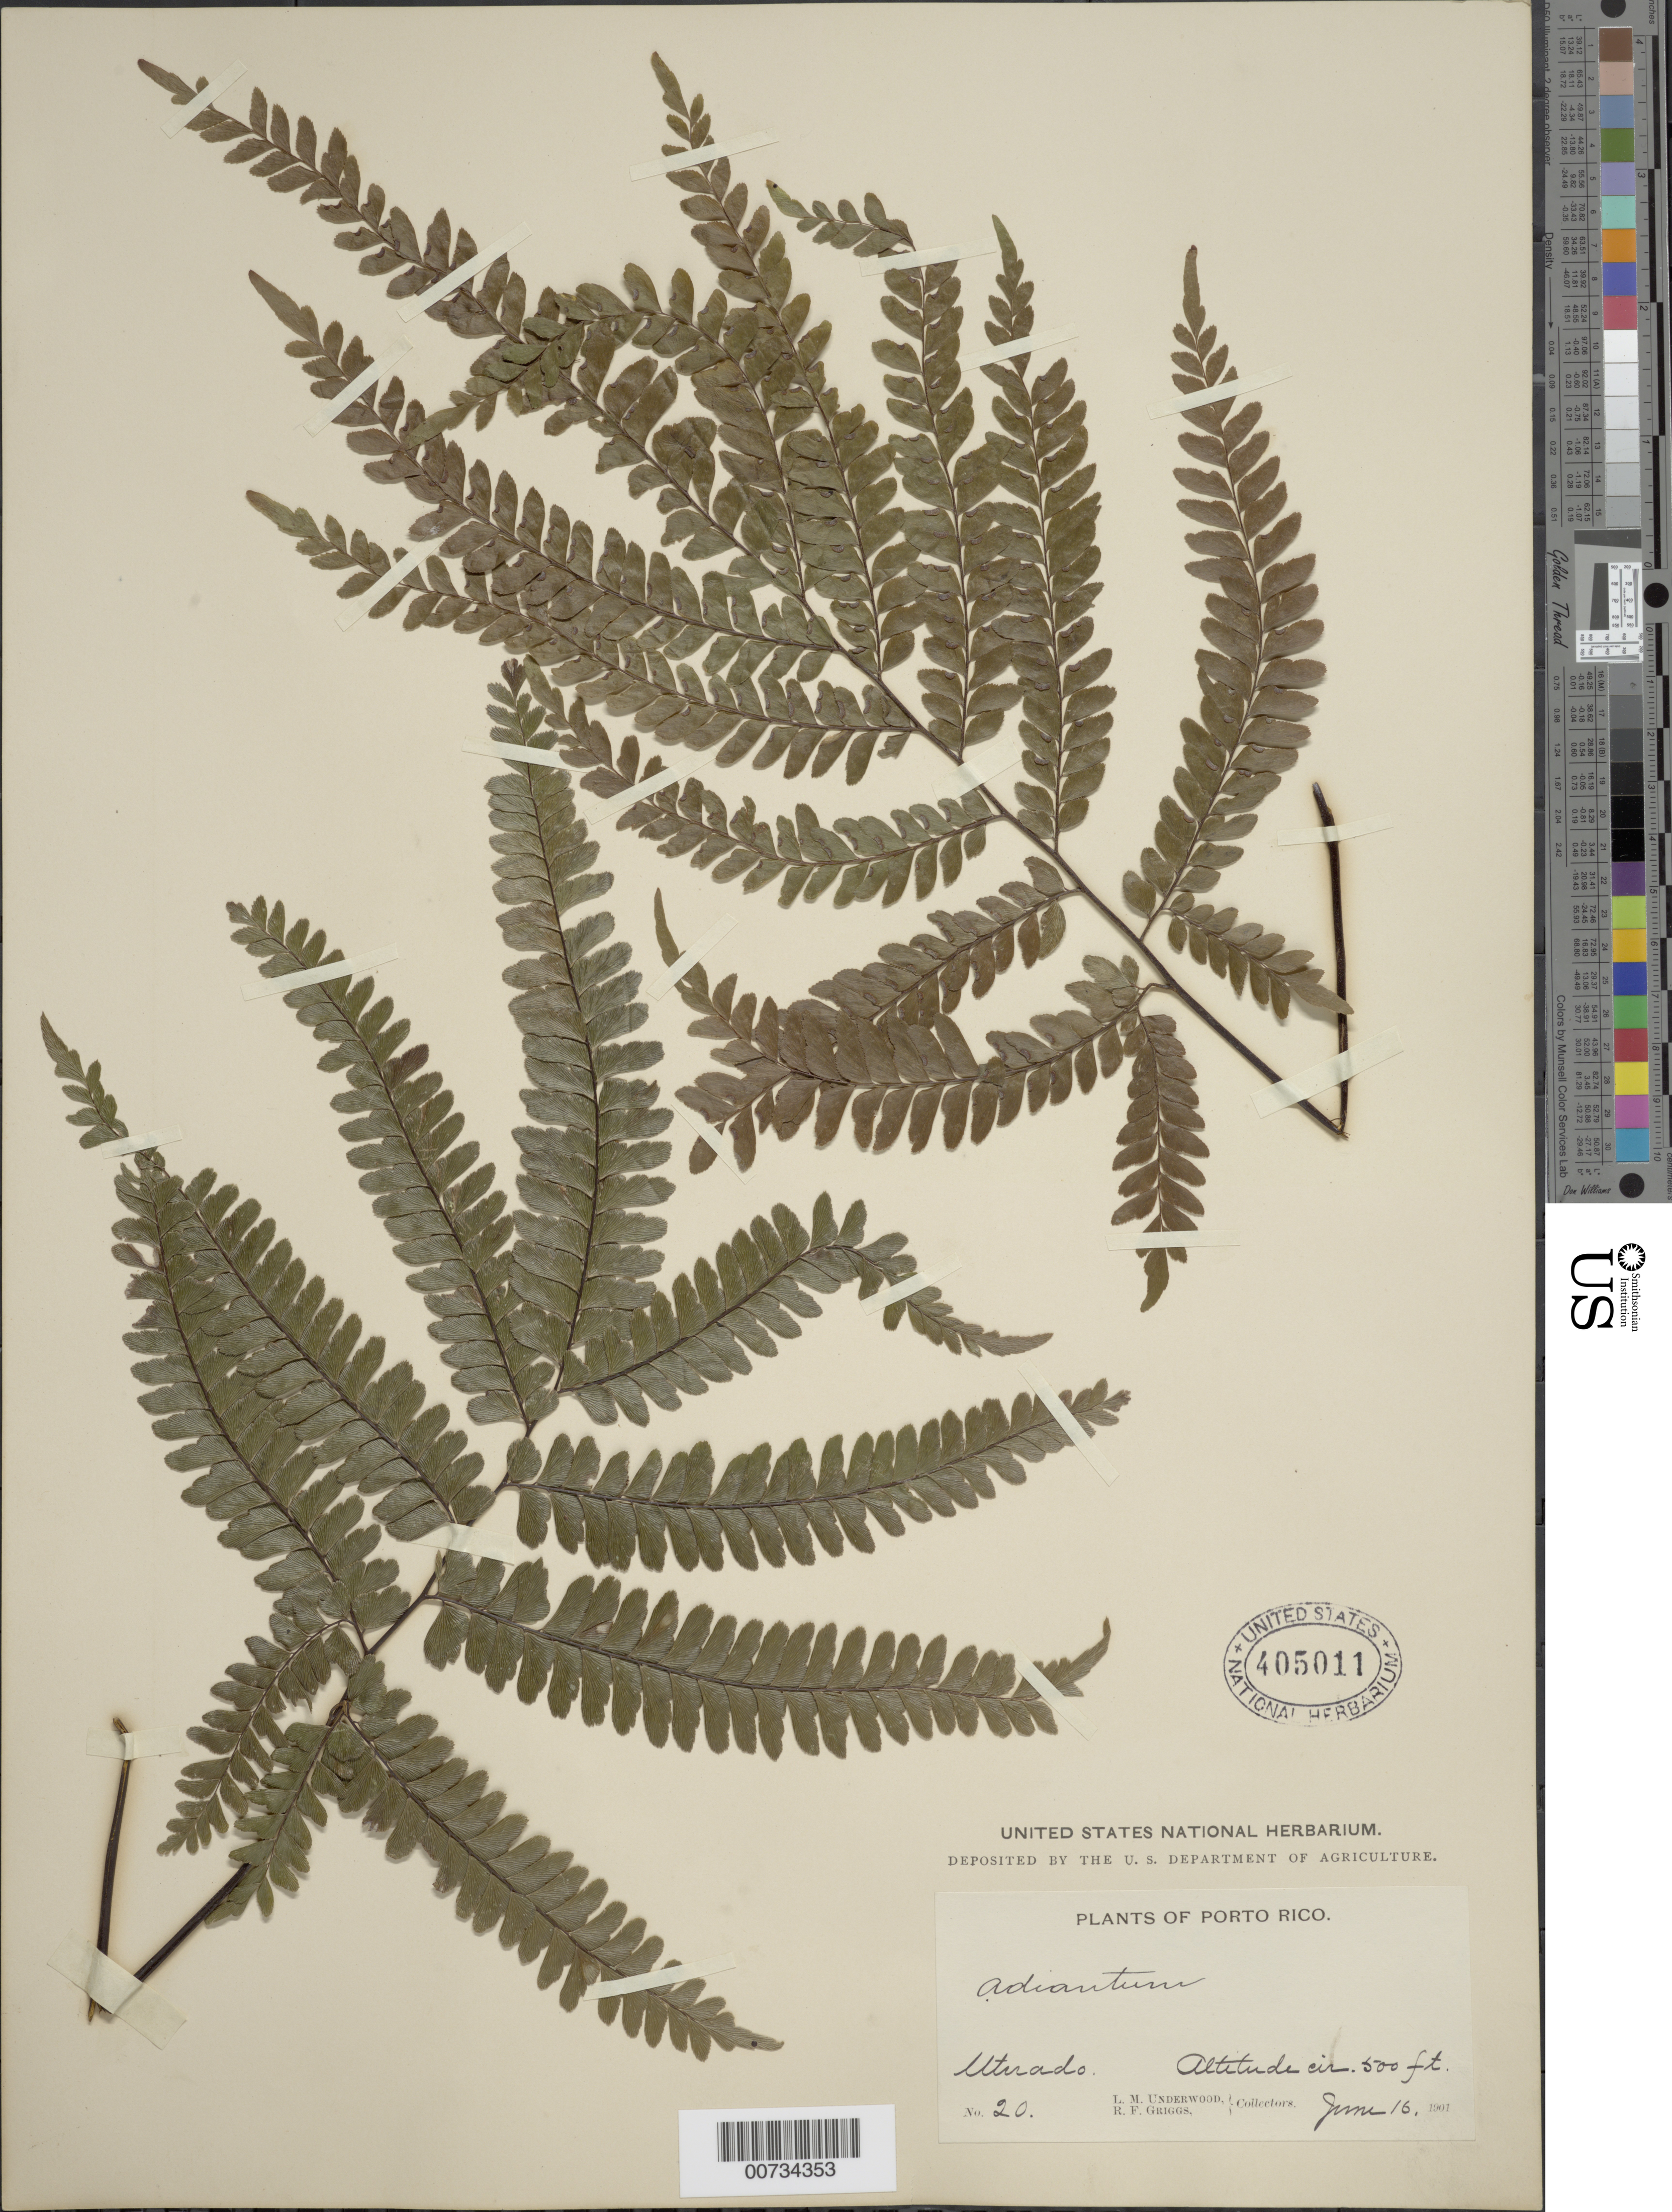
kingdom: Plantae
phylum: Tracheophyta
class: Polypodiopsida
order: Polypodiales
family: Pteridaceae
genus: Adiantum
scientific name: Adiantum pyramidale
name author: (L.) Willd.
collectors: L. M. Underwood & R. F. Griggs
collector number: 20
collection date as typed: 16 Jun 1901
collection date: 1901-06-16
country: Puerto Rico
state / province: Utuado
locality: Utuado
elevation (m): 152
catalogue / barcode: US 405011